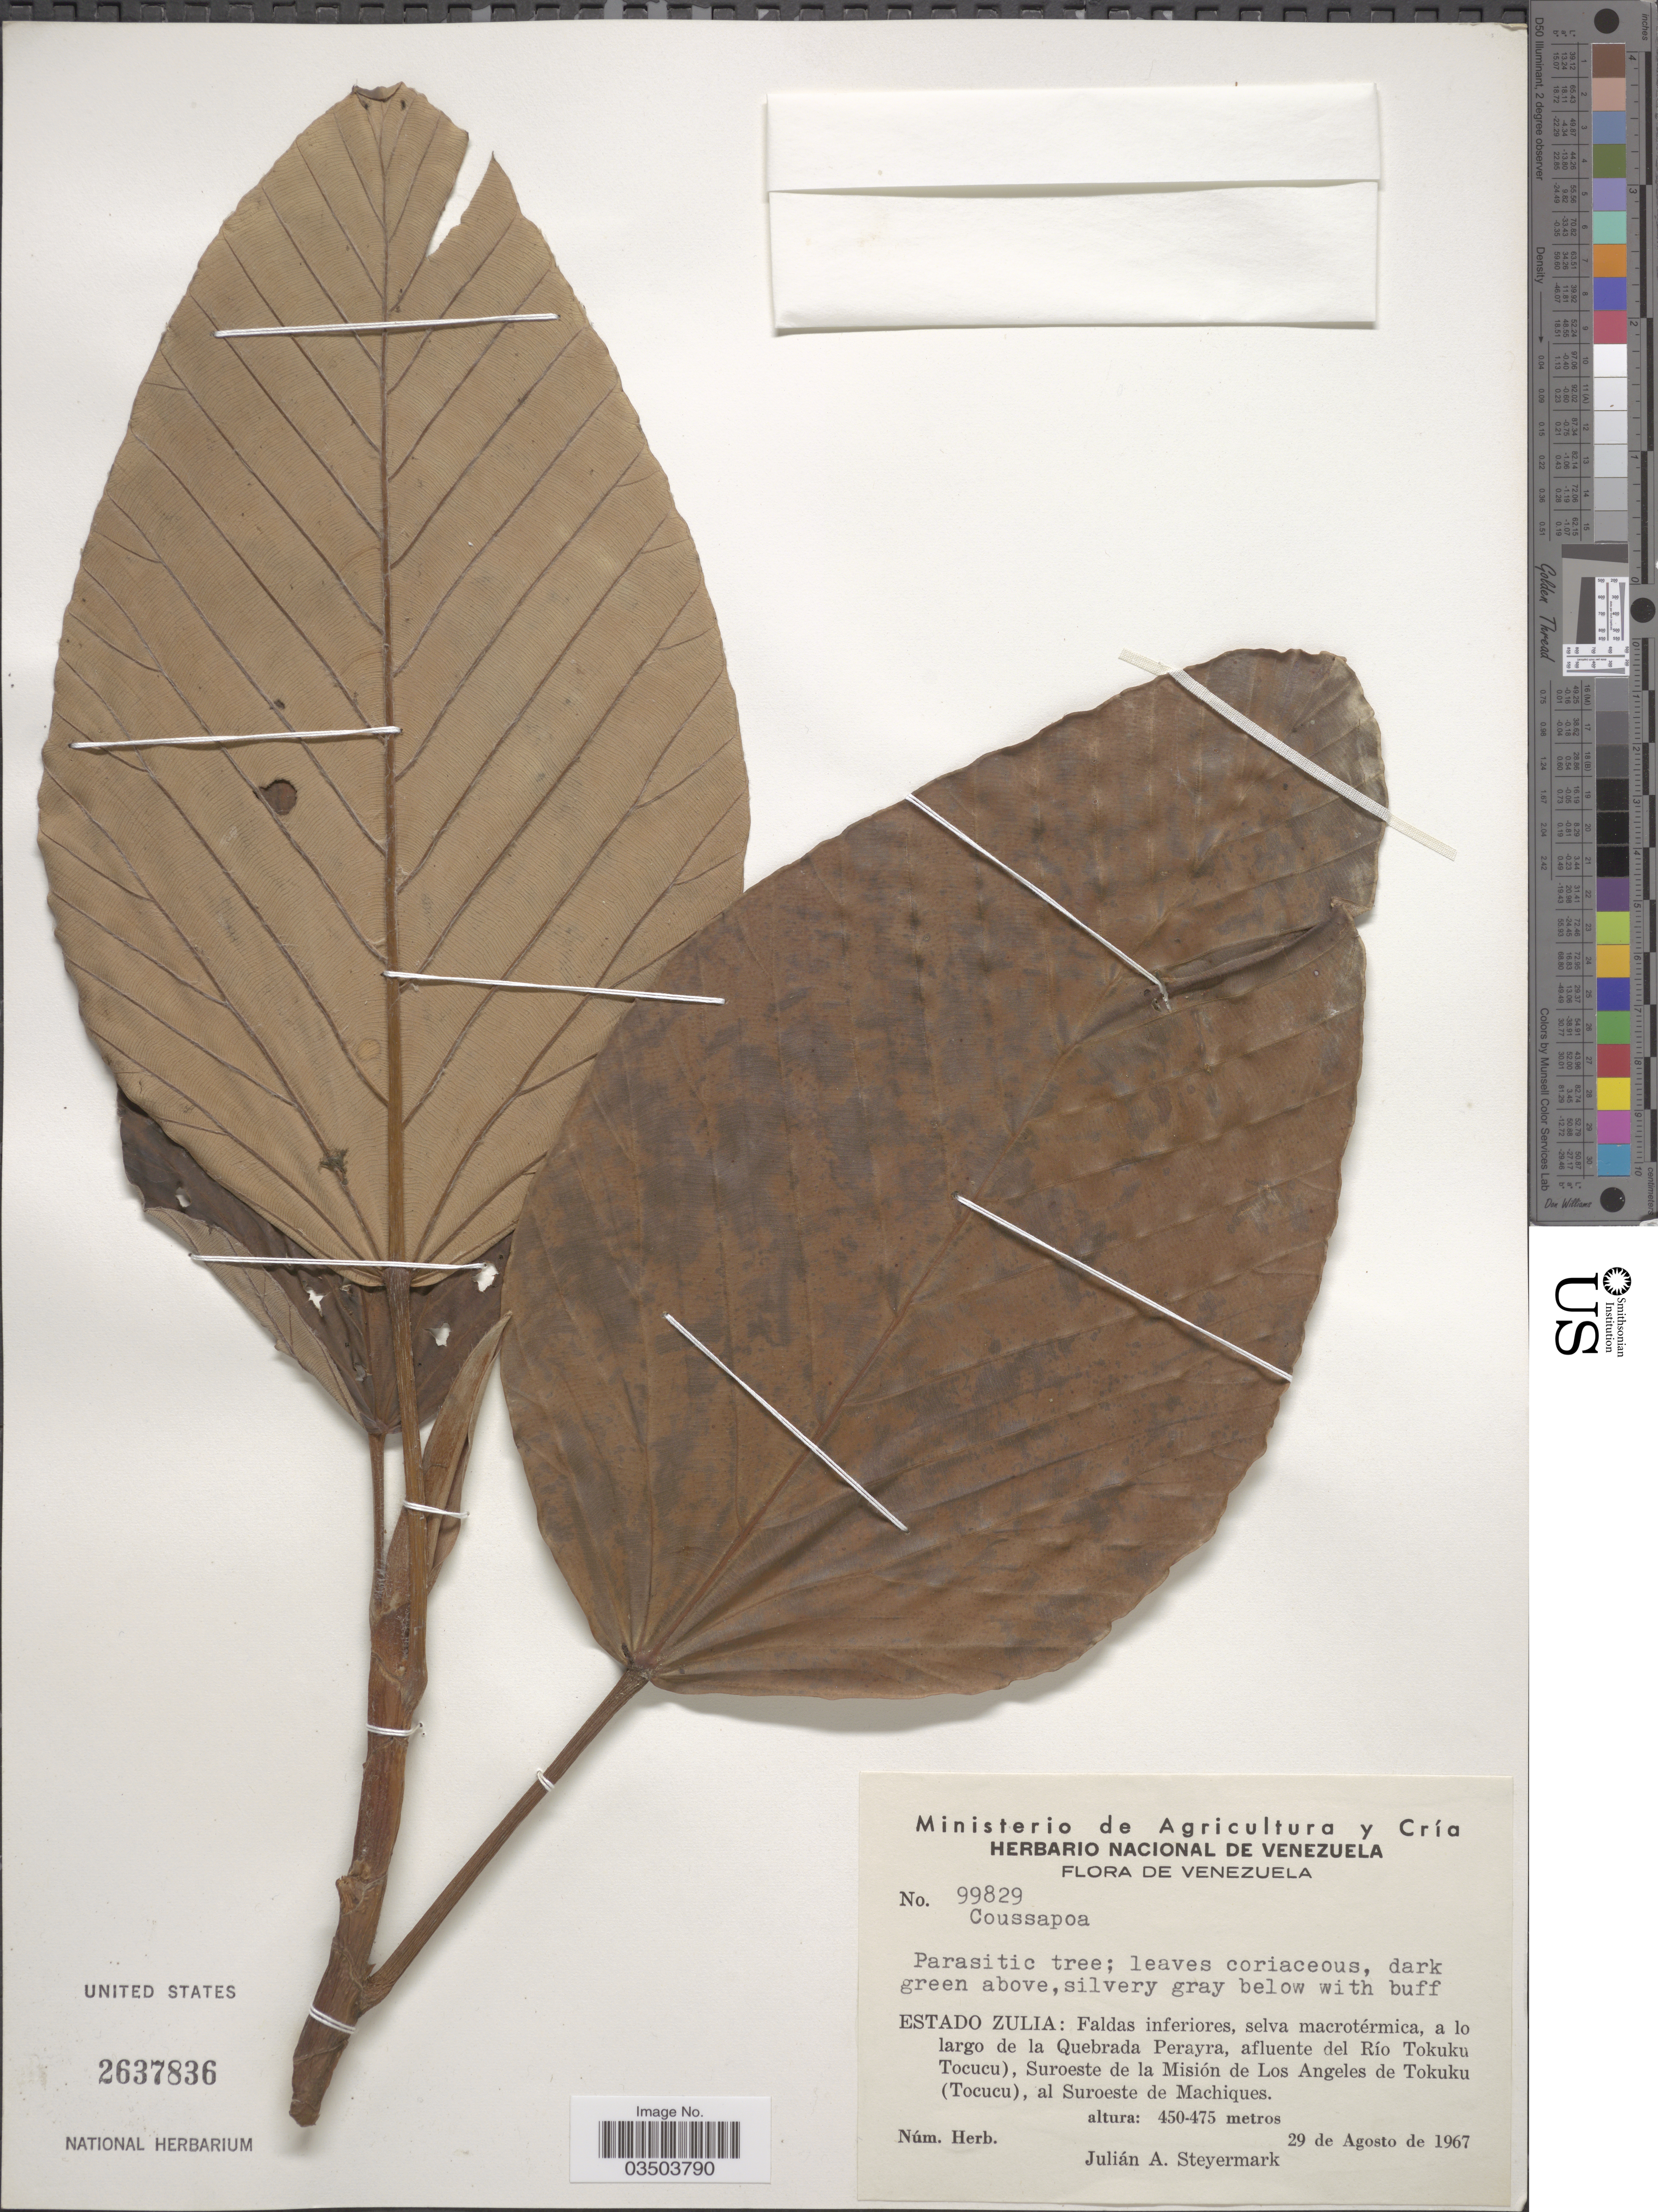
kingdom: Plantae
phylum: Tracheophyta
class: Magnoliopsida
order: Rosales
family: Urticaceae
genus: Coussapoa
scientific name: Coussapoa sp.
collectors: J. Steyermark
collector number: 99829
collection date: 1967-08-29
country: Venezuela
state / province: Zulia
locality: A lo largo de la Quebrada Perayra, afluente del Río Tokuku Tocucu), Suroeste de la Misión de Los Angeles de Tokuku (Tocucu), al Suroeste de Machiques.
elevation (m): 450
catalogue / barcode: US 2637836